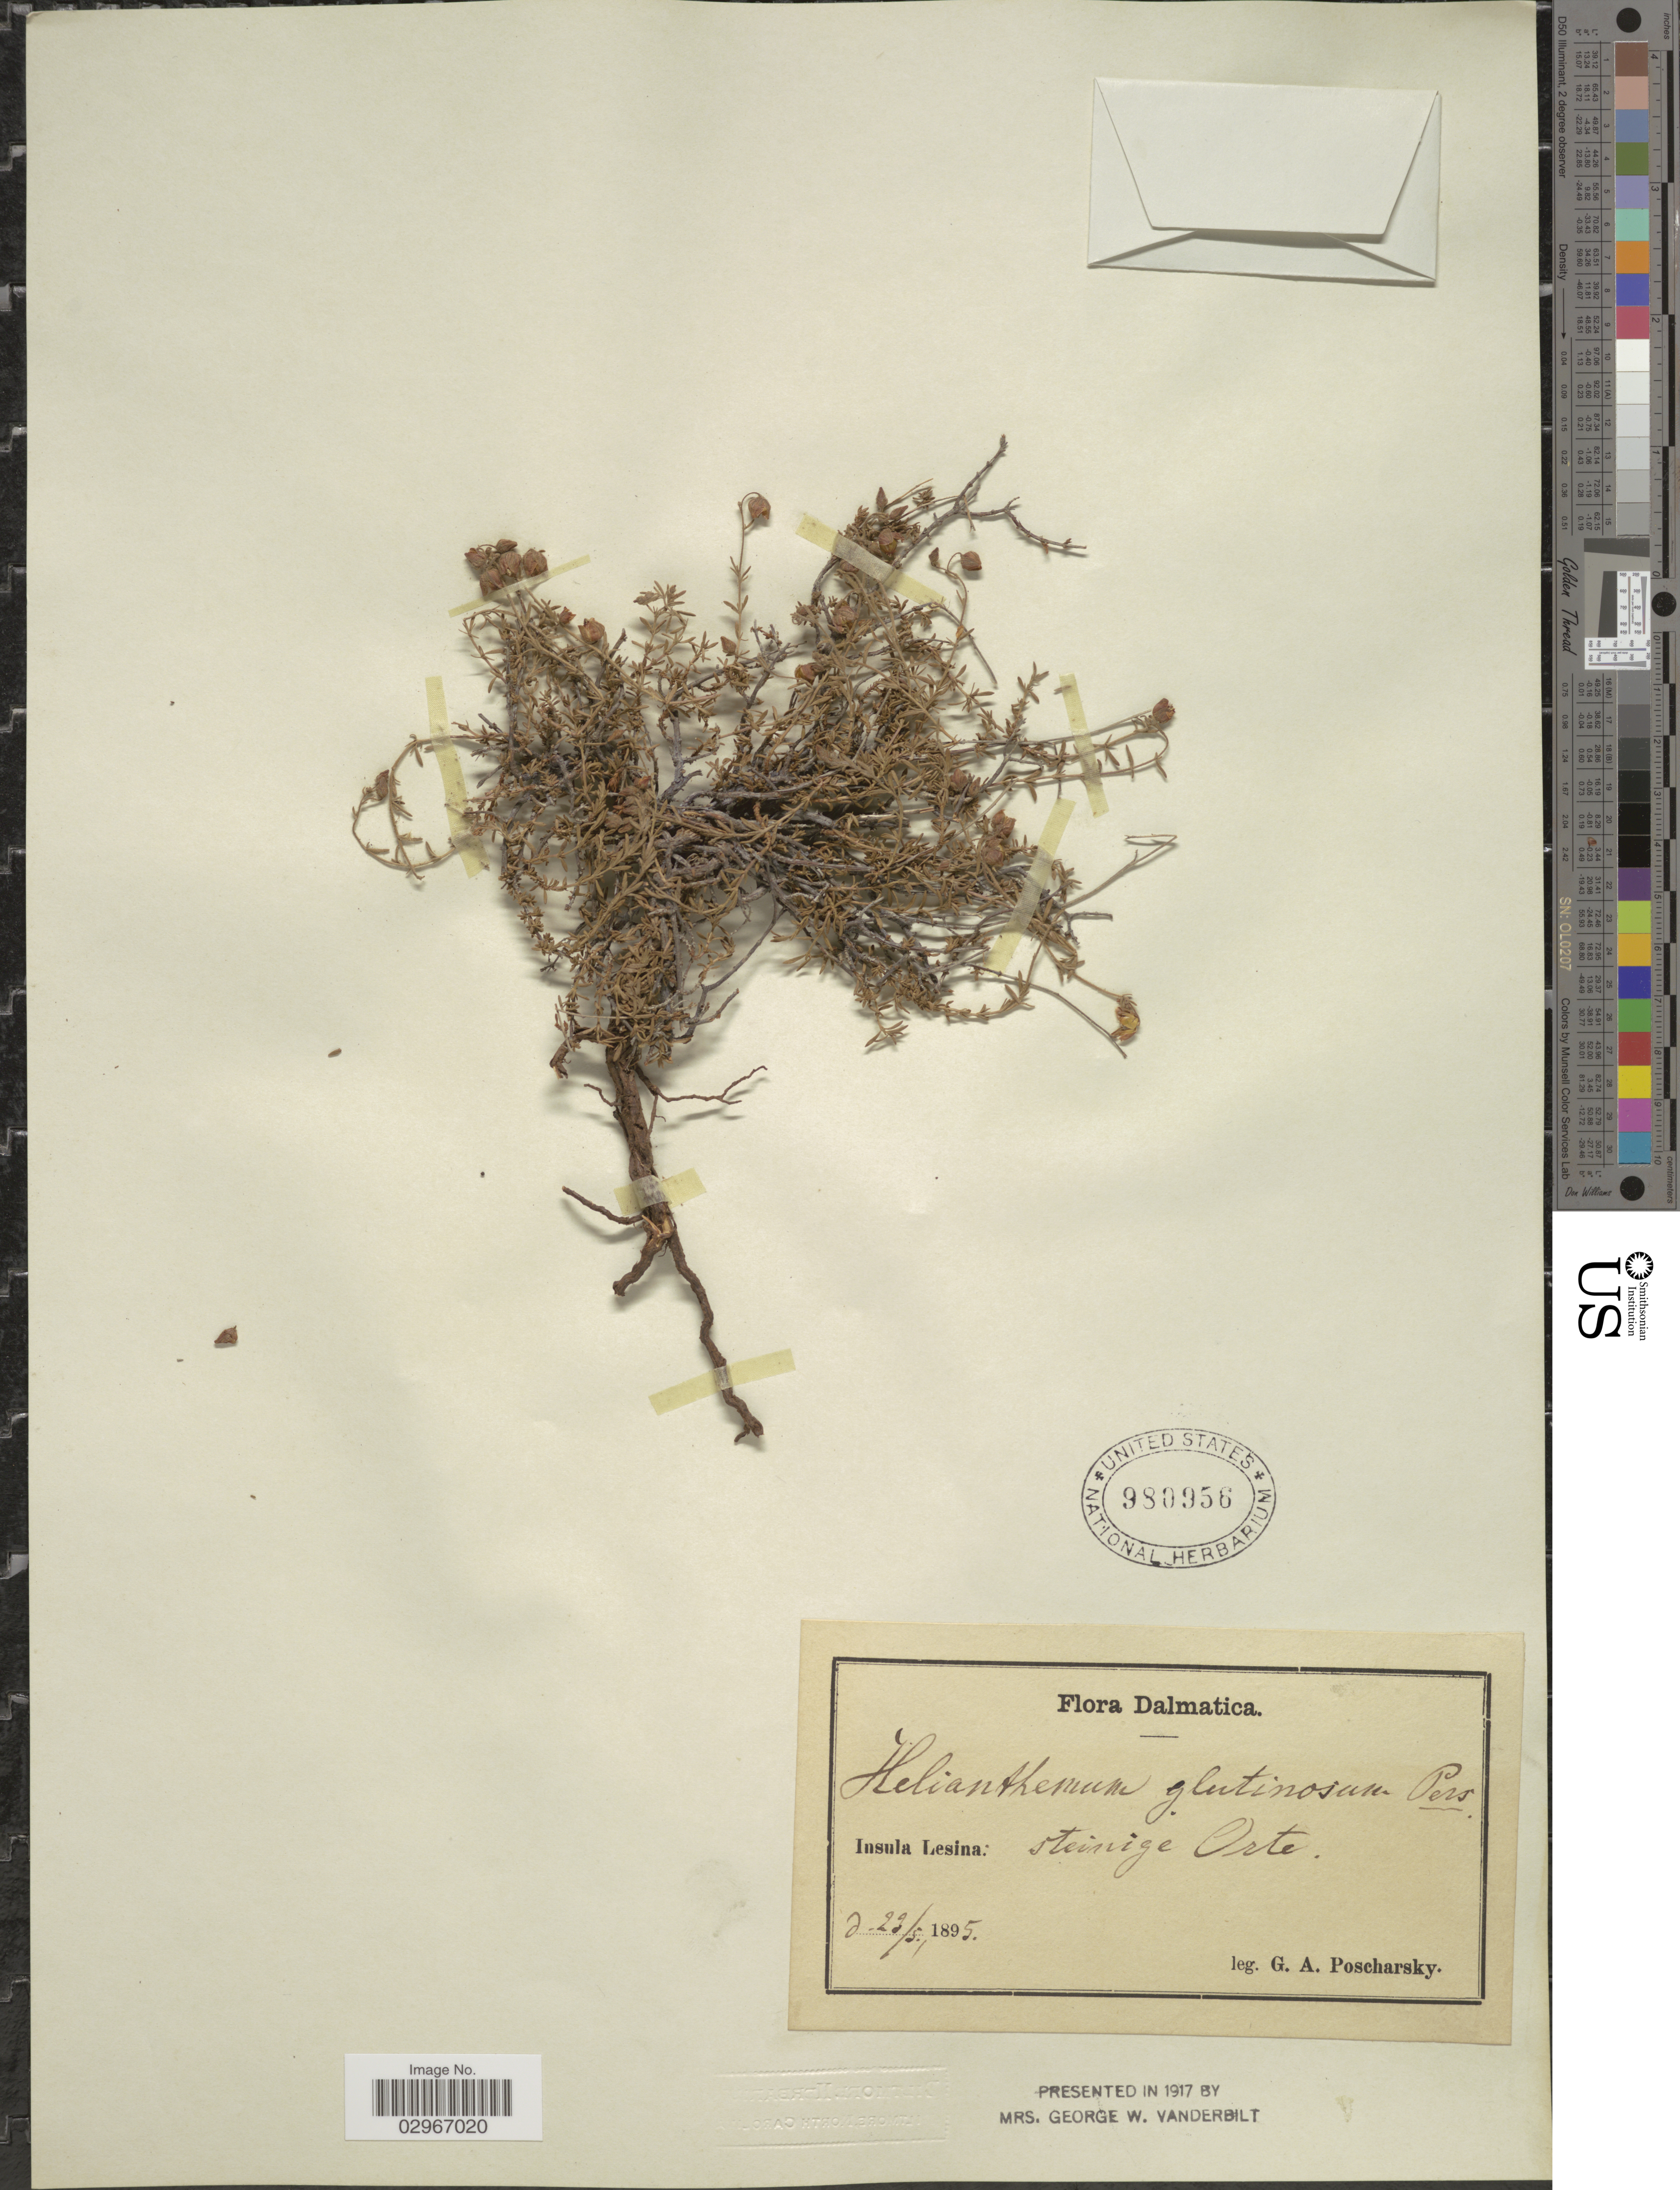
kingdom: Plantae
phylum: Tracheophyta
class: Magnoliopsida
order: Malvales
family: Cistaceae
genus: Helianthemum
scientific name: Helianthemum glutinosum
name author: Pers.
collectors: G. Poscharsky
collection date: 1895-05-23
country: Croatia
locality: Dalmatica. Insula Lesina: Steinige Orte.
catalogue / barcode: US 980956